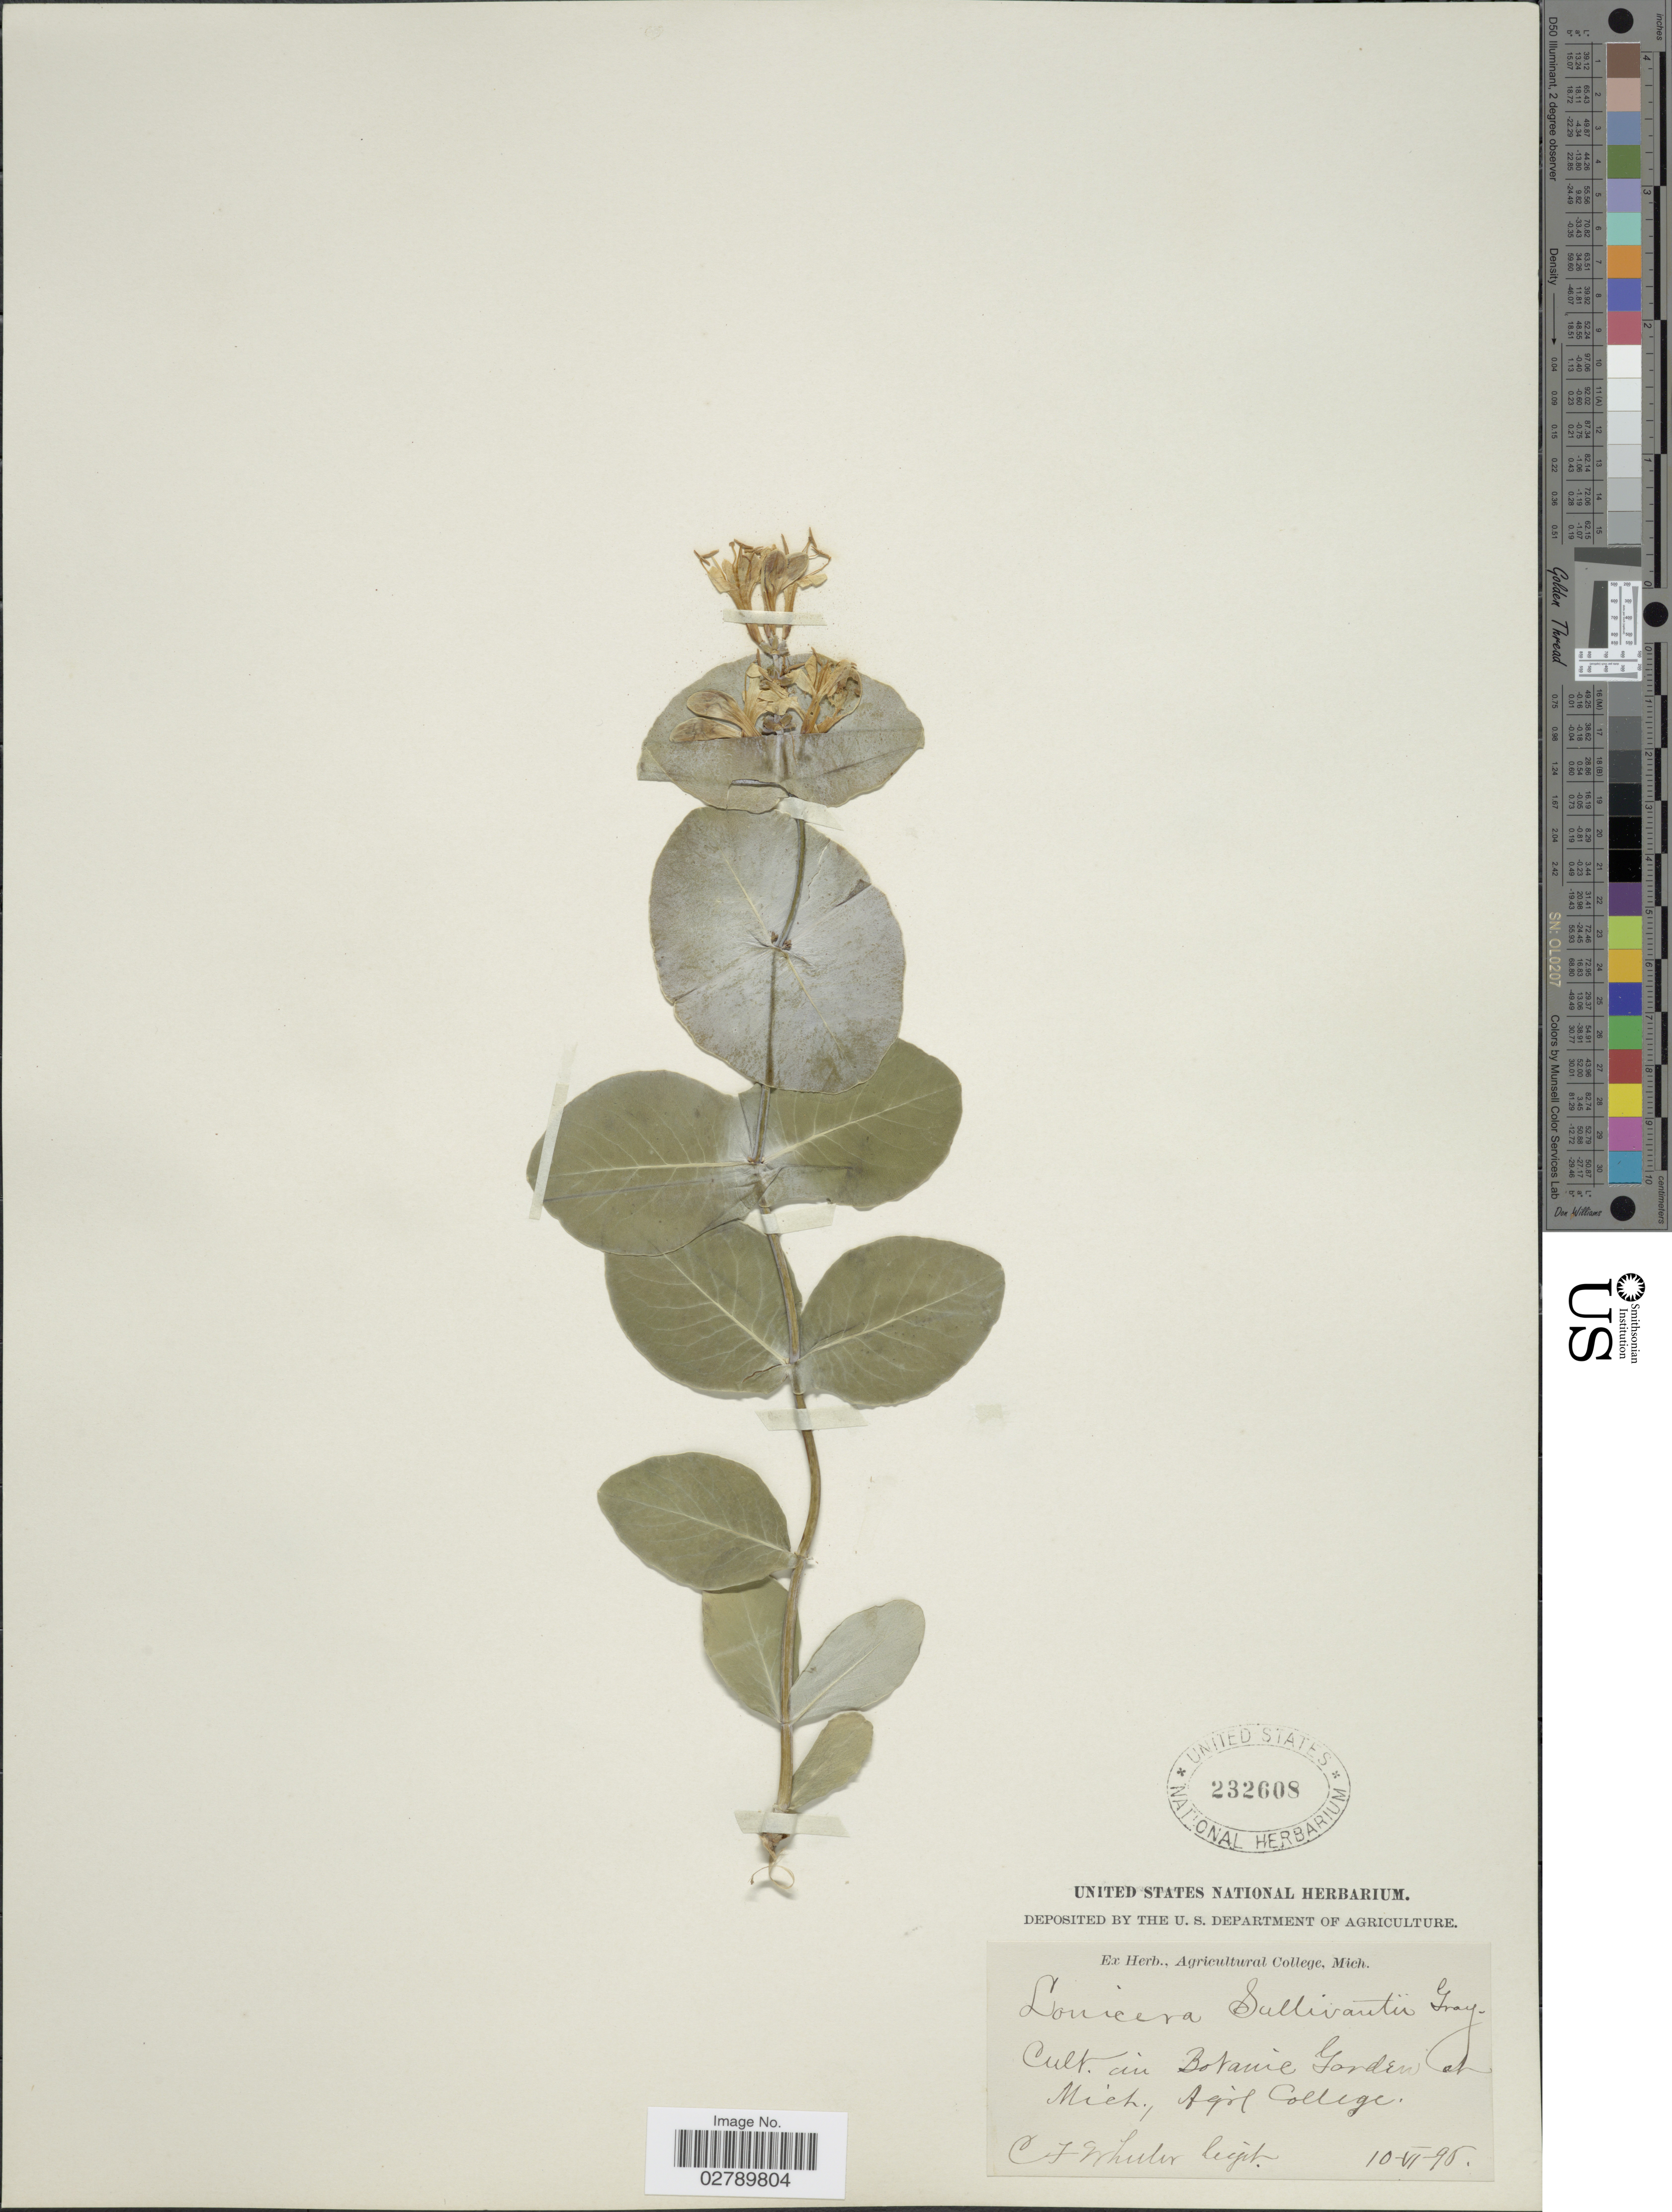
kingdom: Plantae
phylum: Tracheophyta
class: Magnoliopsida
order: Dipsacales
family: Caprifoliaceae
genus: Lonicera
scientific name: Lonicera prolifera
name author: (O. Kirchner) Booth ex Rehder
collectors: C. Wheeler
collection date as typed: Transcribed d/m/y: 10/6/95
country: United States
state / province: Michigan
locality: Botanic Garden at Mich., Agri College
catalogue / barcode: US 232608